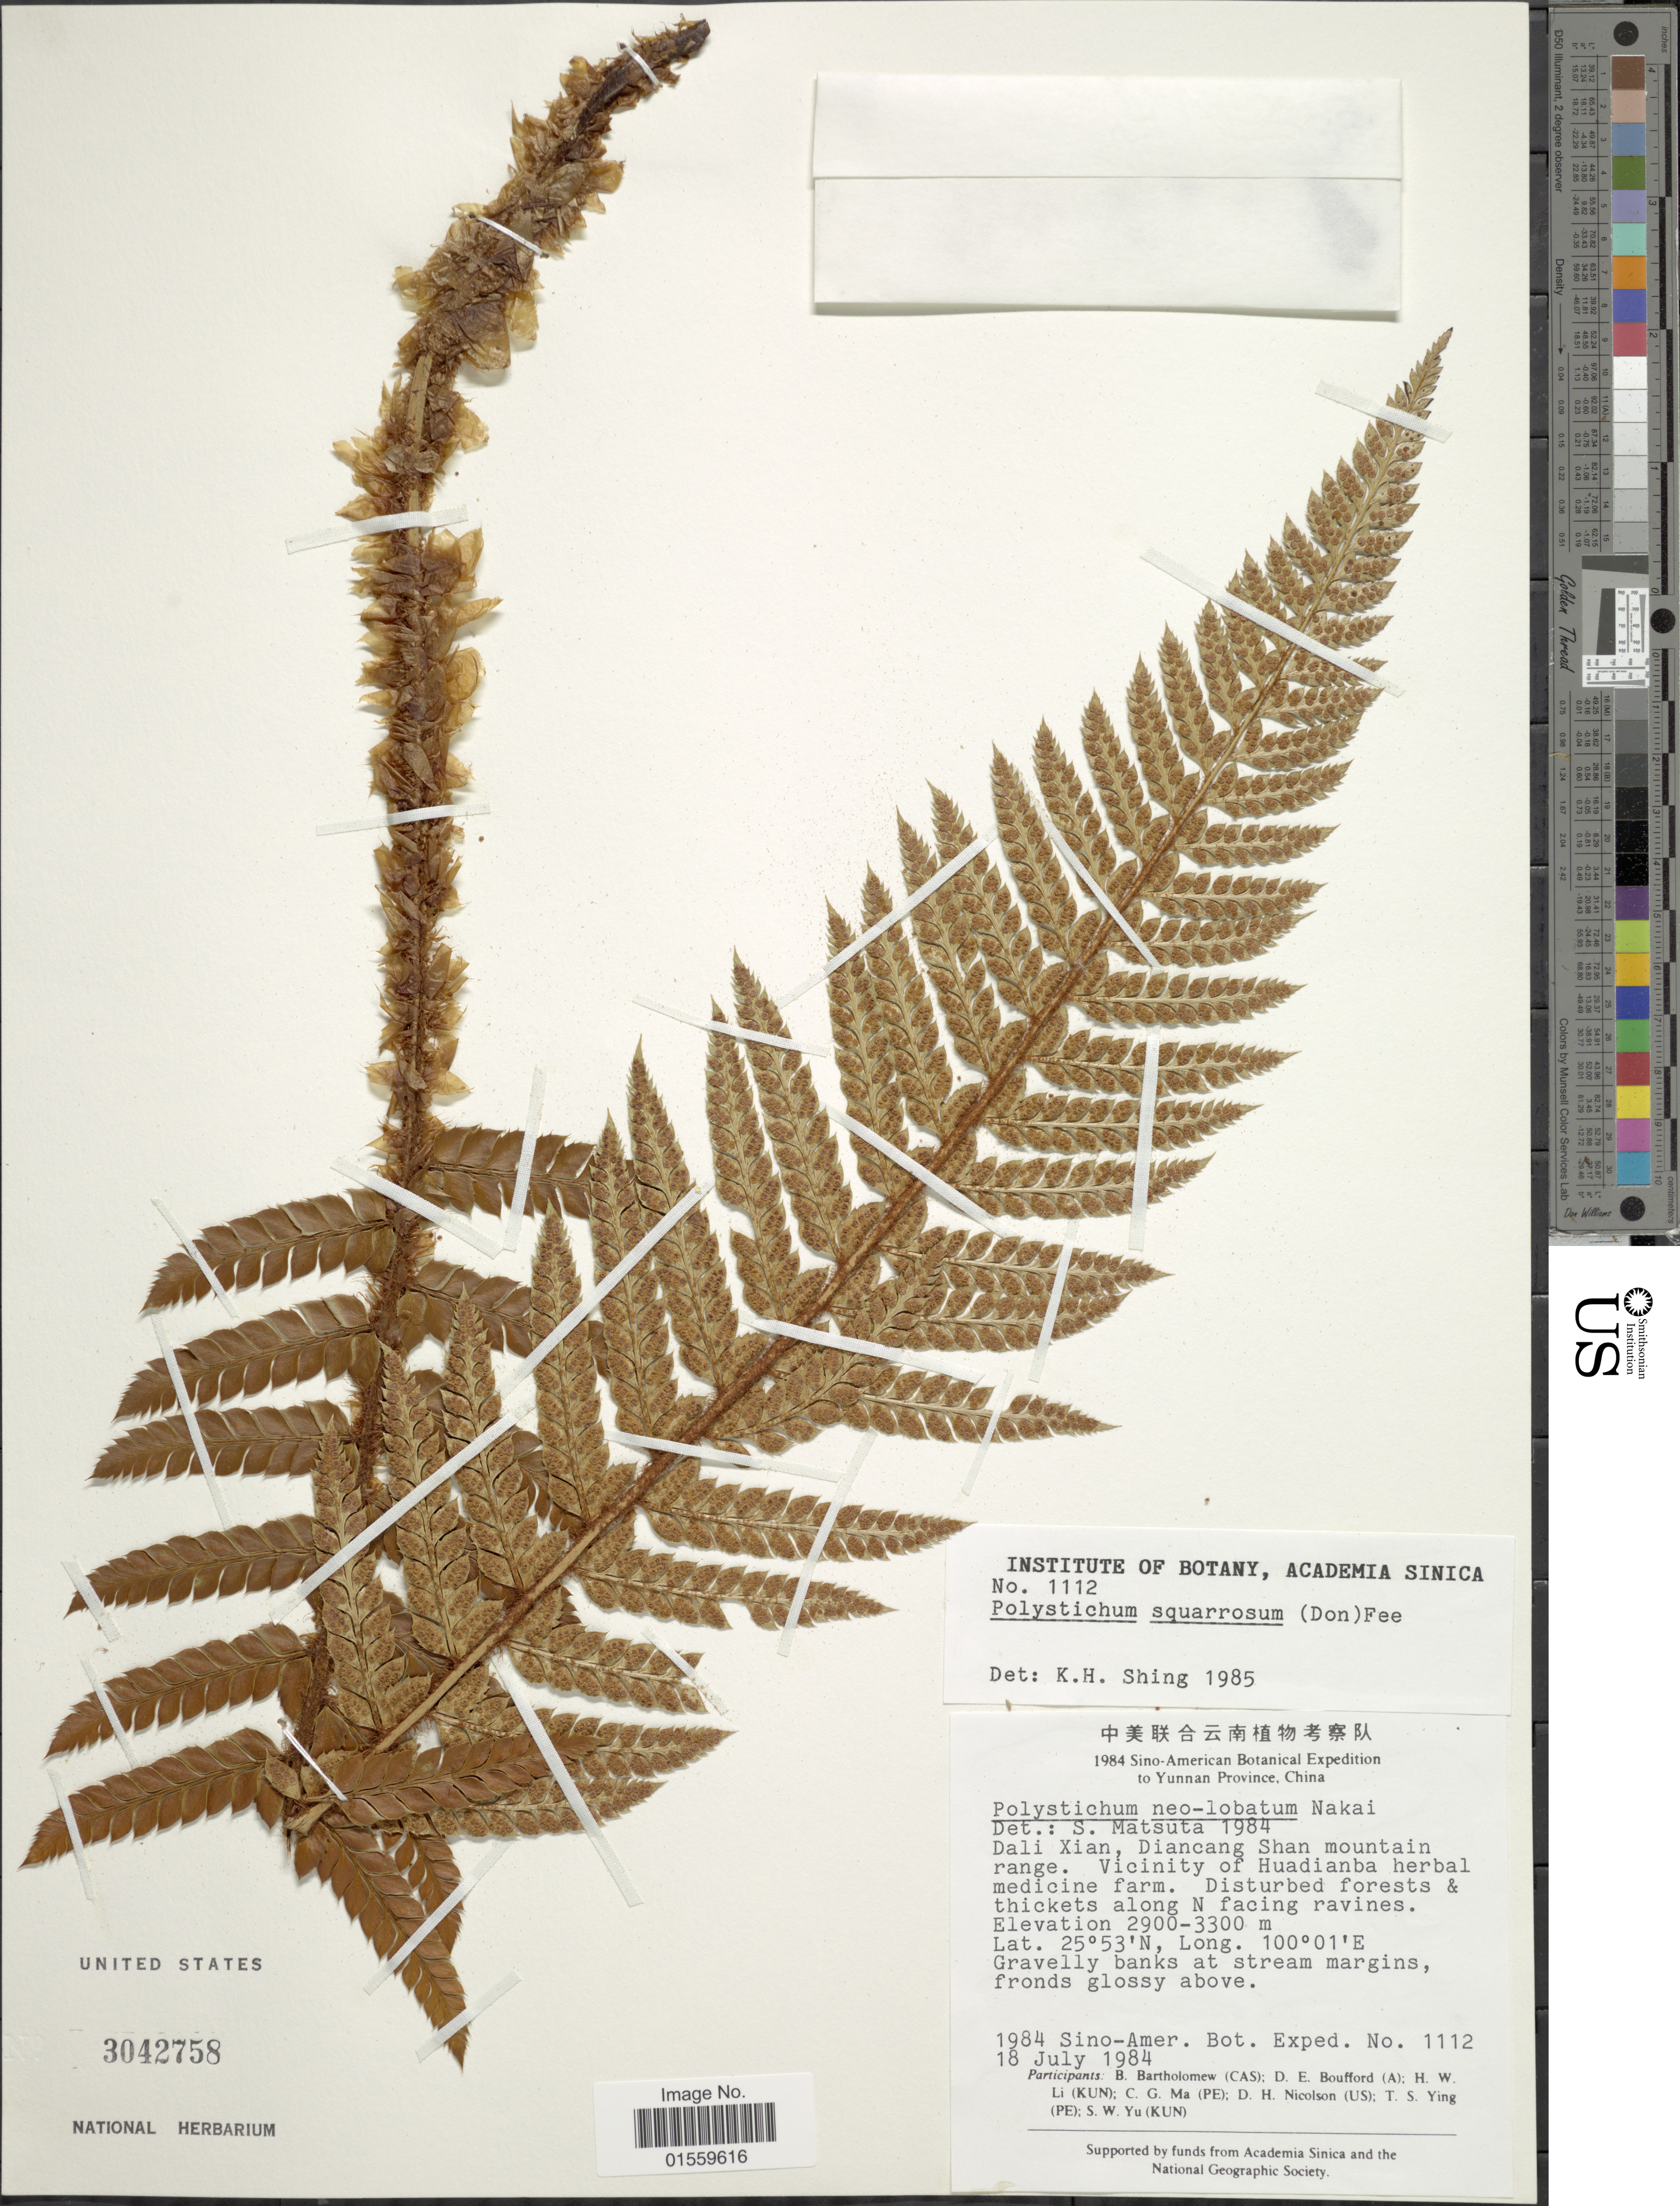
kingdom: Plantae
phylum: Tracheophyta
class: Polypodiopsida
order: Polypodiales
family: Dryopteridaceae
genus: Polystichum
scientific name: Polystichum squarrosum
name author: (D. Don) Fée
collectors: Sino-Amer. Bot. Exped. 1984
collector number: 1112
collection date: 1984-07-18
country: China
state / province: Yunnan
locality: Dali Xian, Diancang Shan mountain range, Vicinity of Huadianba herbal medicine farm.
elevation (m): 2900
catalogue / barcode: US 3042758